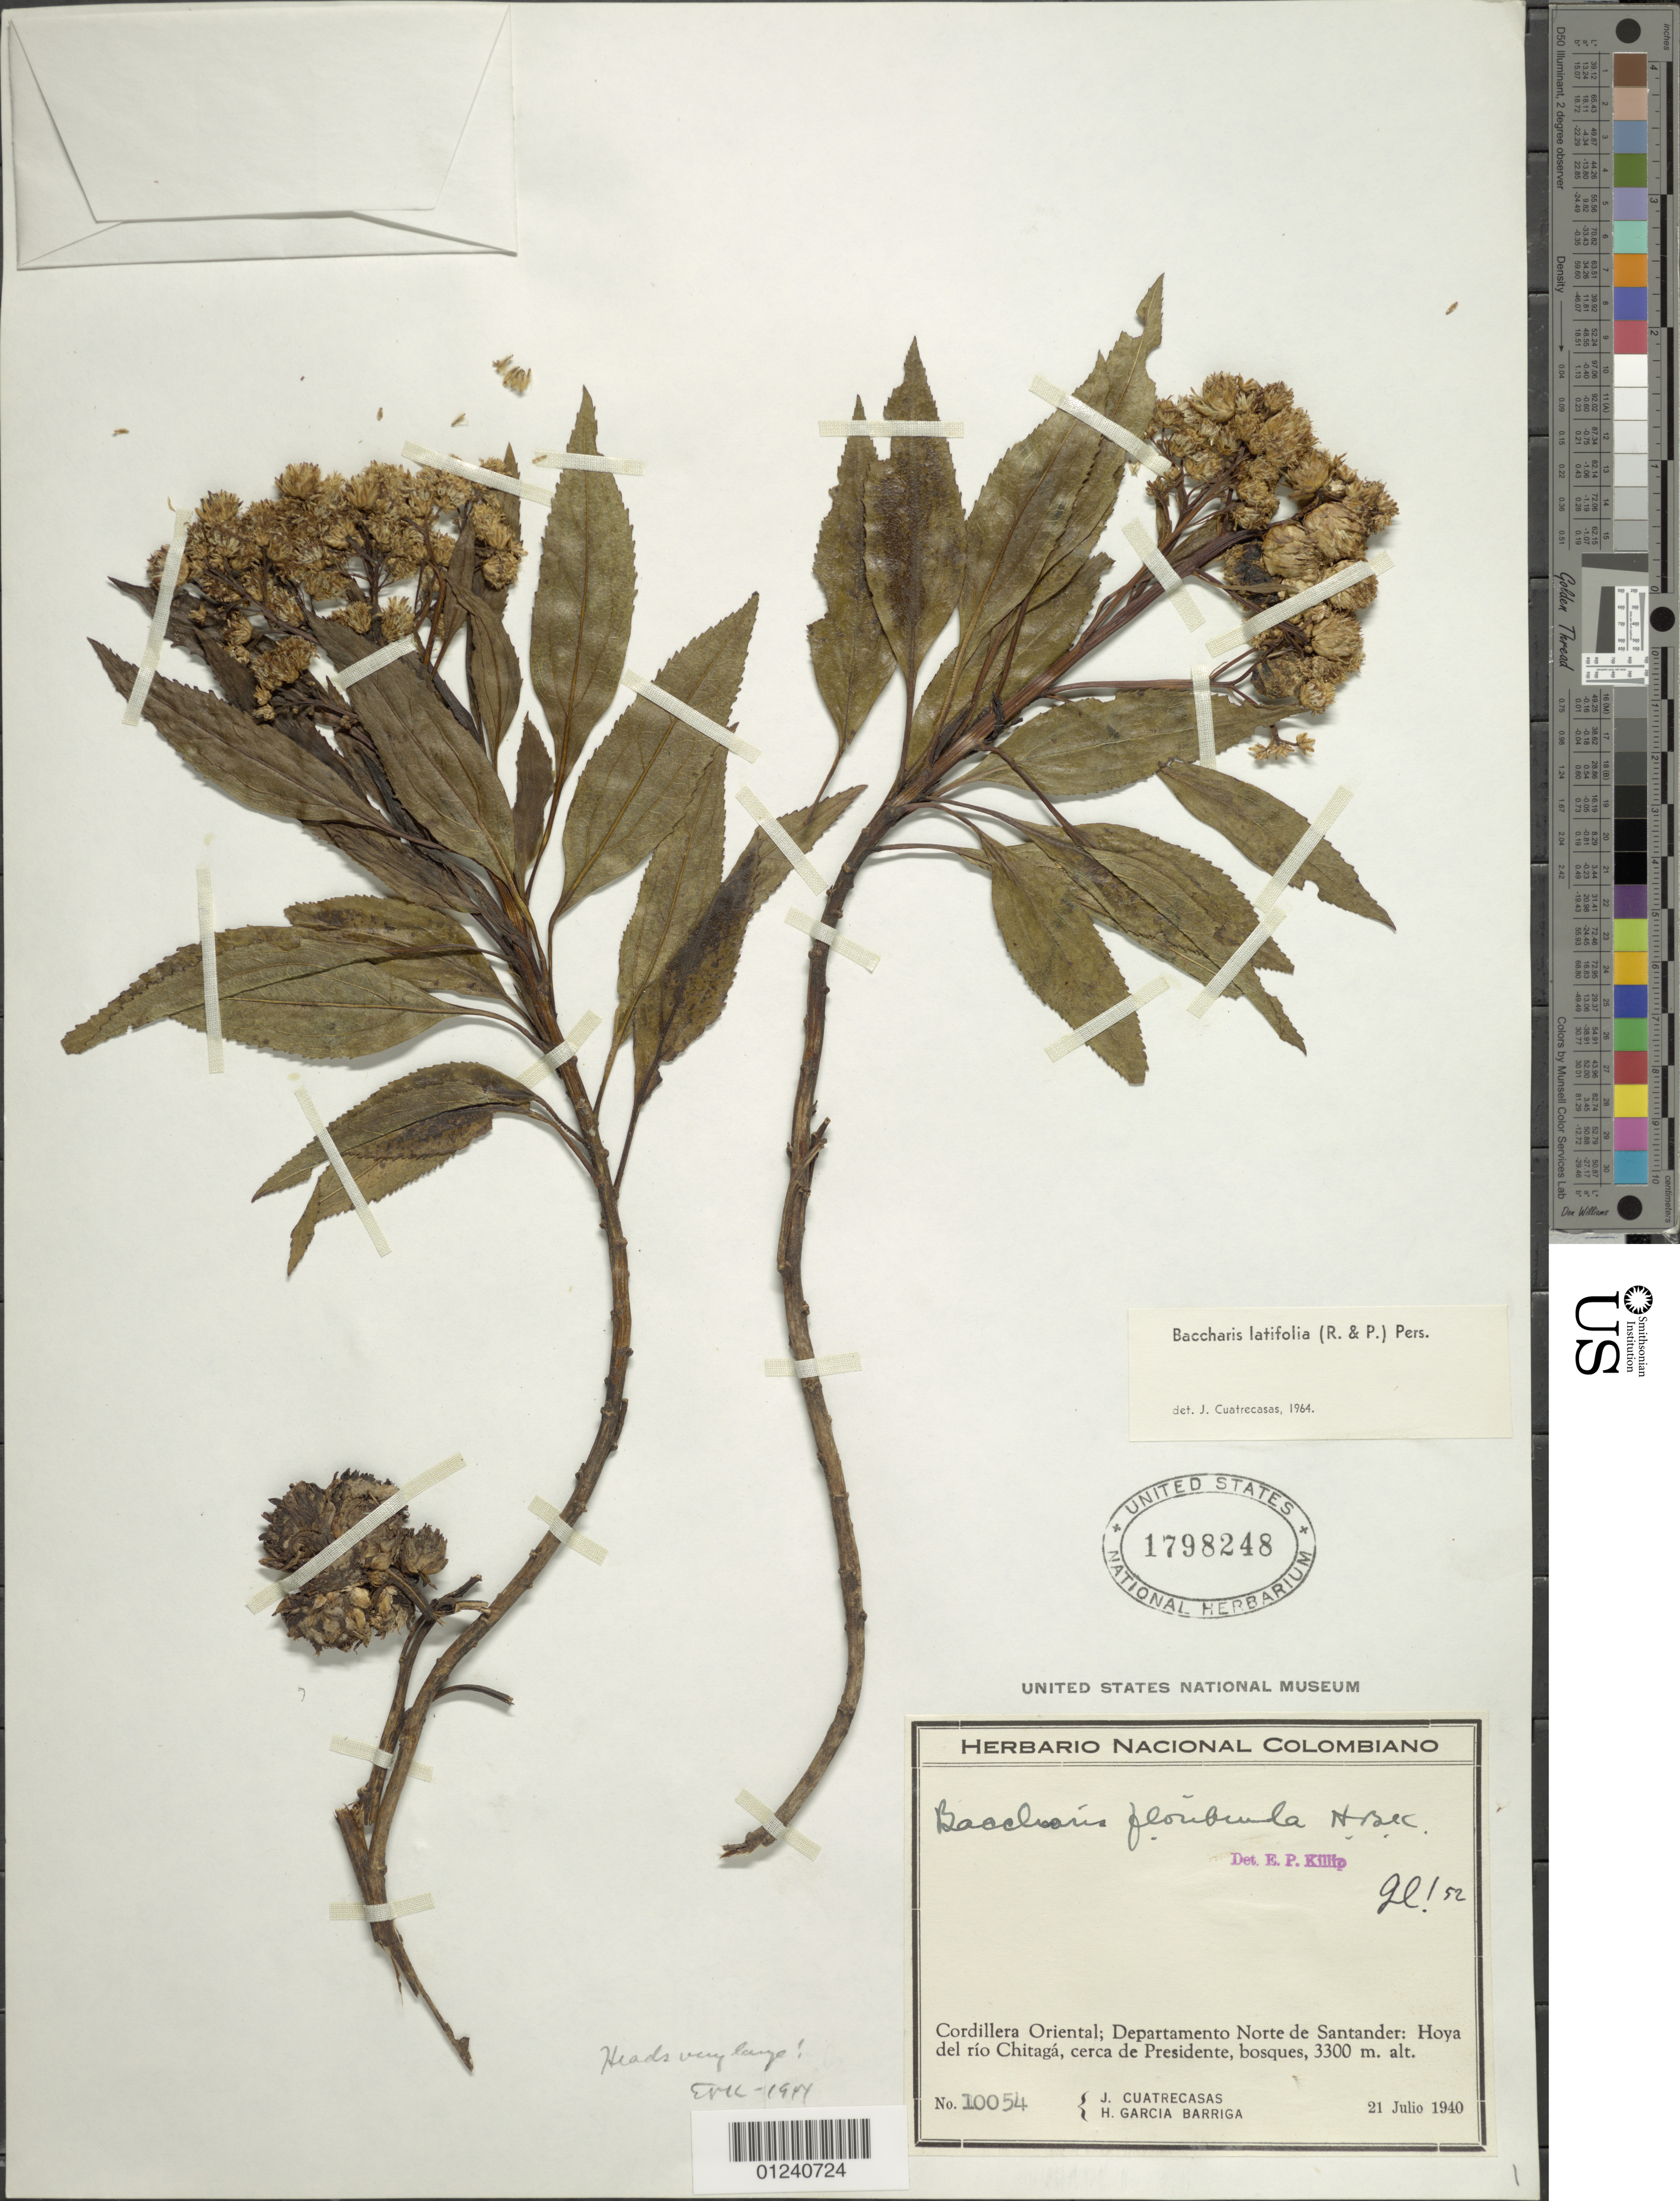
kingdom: Plantae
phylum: Tracheophyta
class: Magnoliopsida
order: Asterales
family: Asteraceae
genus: Baccharis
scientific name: Baccharis latifolia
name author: (Ruiz & Pav.) Pers.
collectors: J. Cuatrecasas & H. García Barriga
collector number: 10054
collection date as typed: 21 Jul 1940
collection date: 1940-07-21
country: Colombia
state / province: Norte de Santander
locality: Hoya de Rio Chitaga, cerca de Presidente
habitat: bosques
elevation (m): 3300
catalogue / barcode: US 1798248